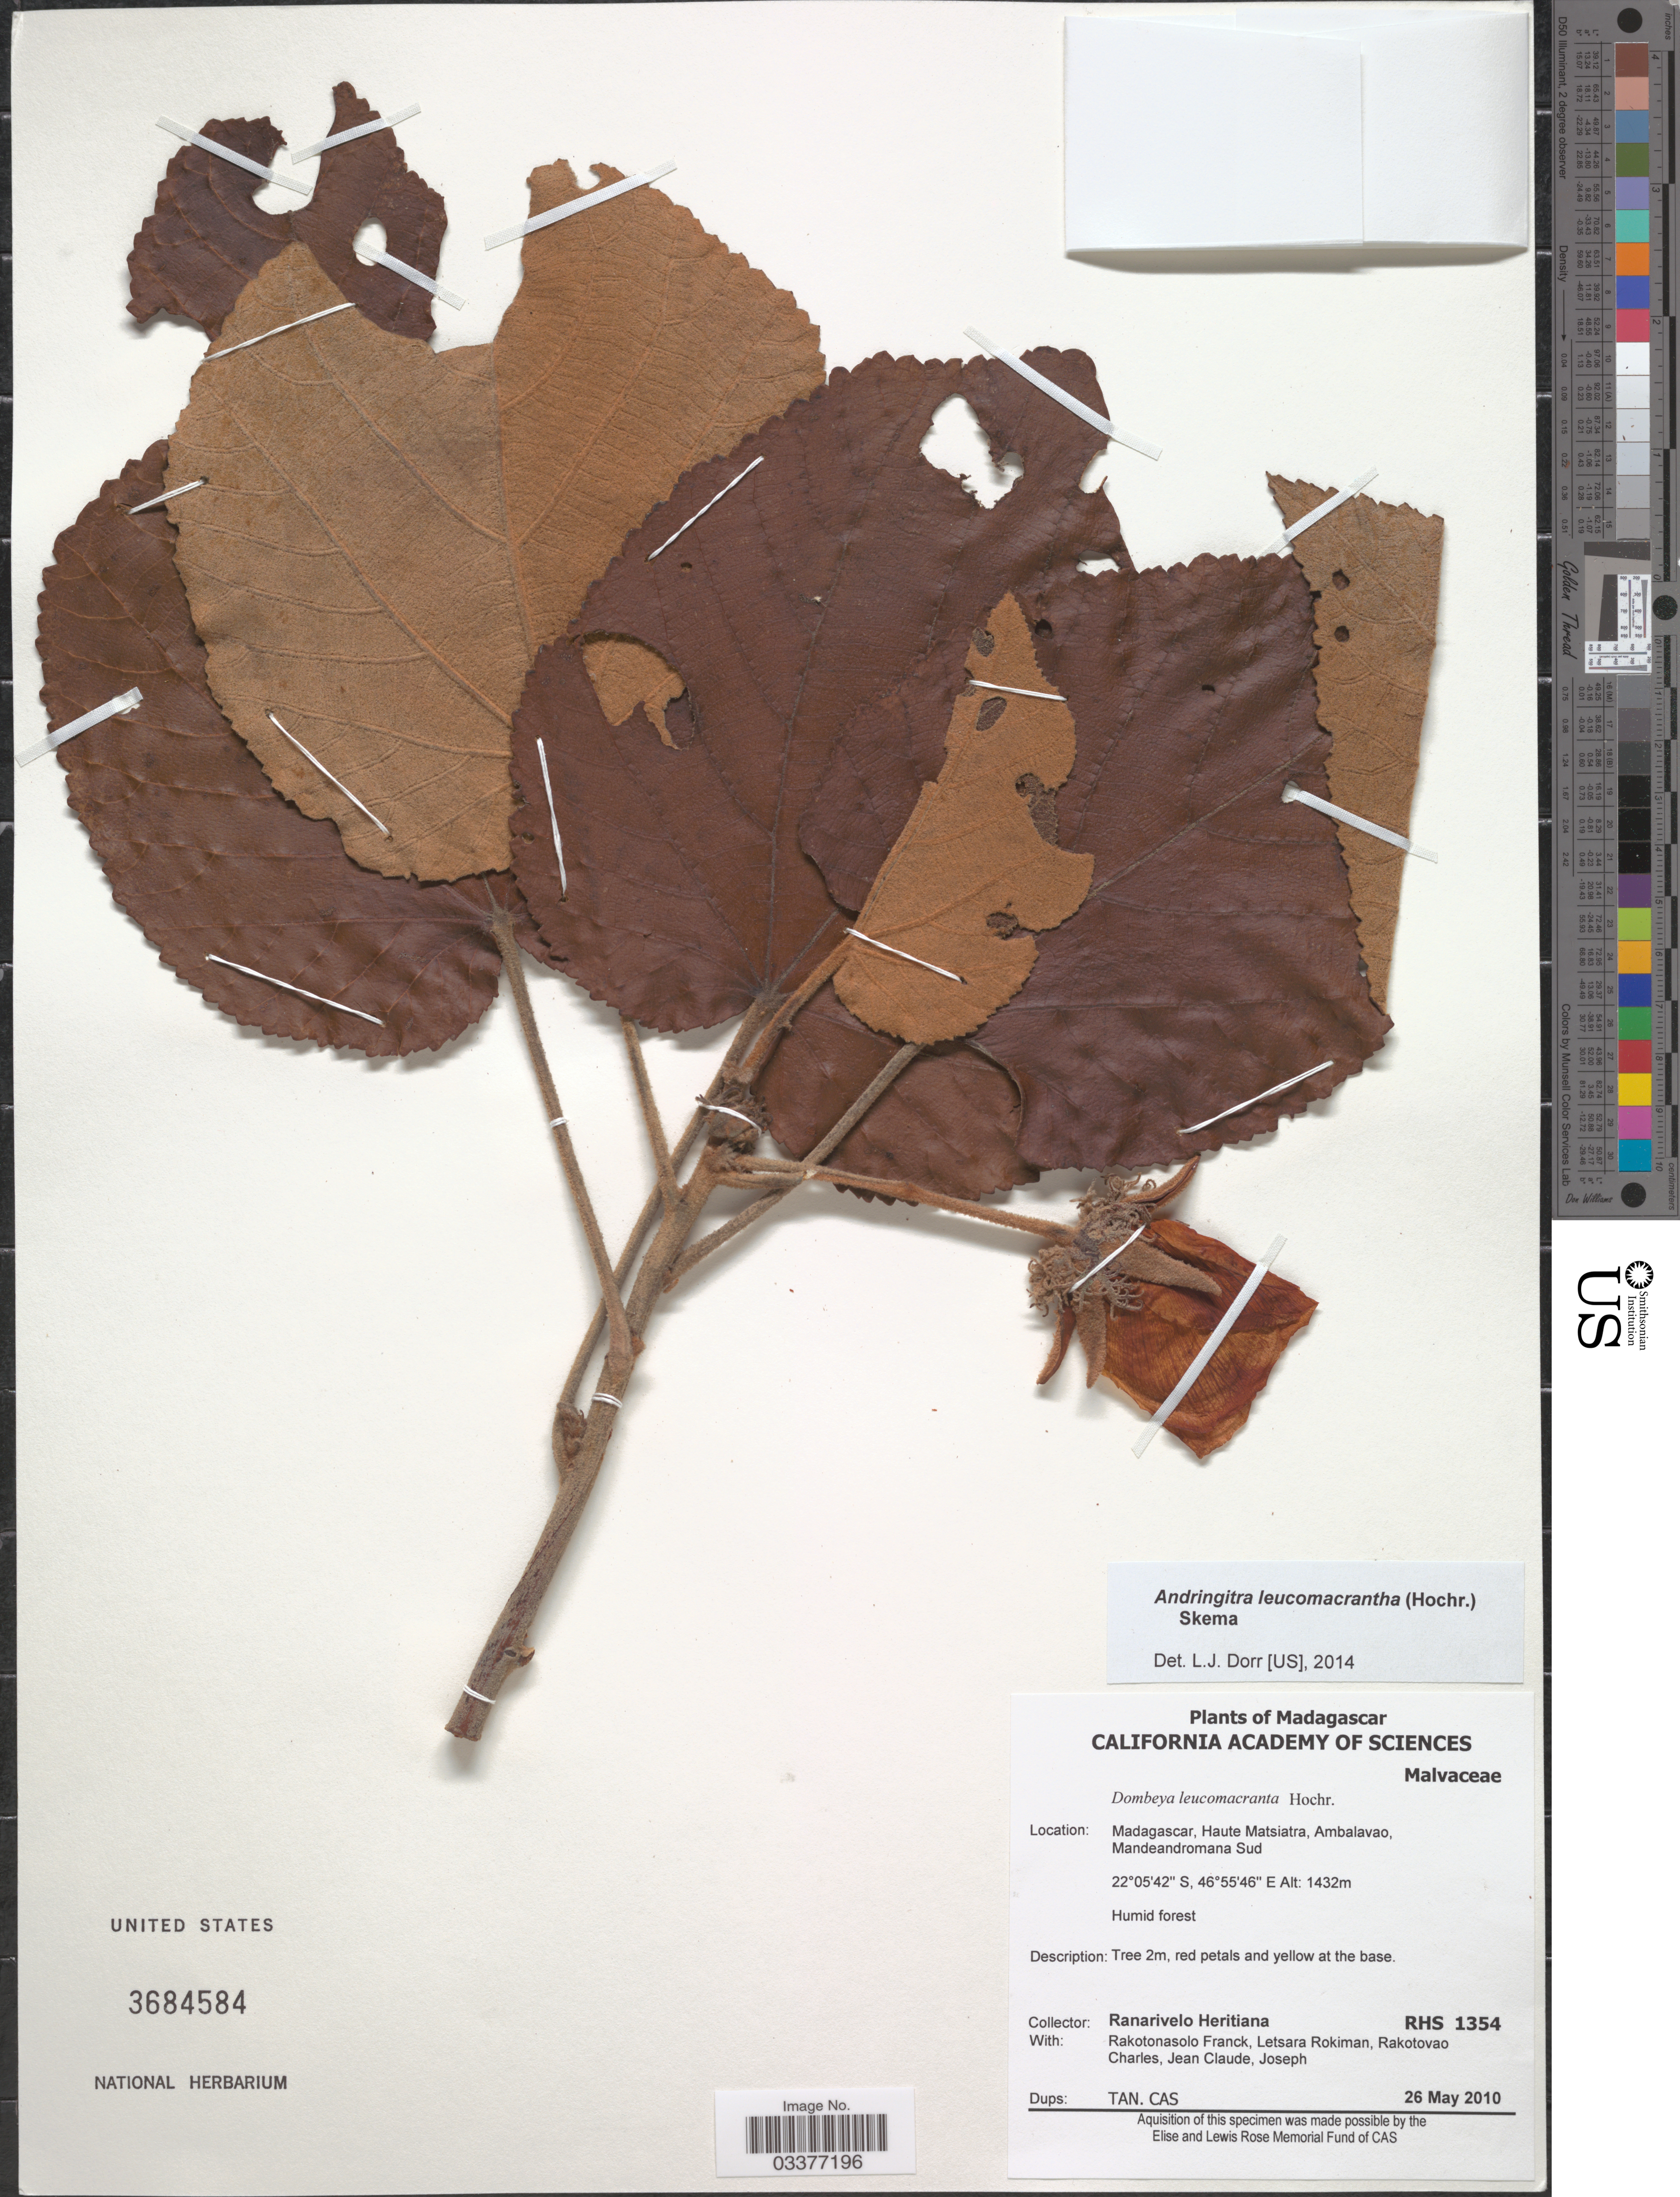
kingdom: Plantae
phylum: Tracheophyta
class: Magnoliopsida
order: Malvales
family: Malvaceae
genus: Andringitra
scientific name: Andringitra leucomacrantha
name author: (Hochr.) Skema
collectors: R. Heritiana, F. Rakotonasolo, L. Rokiman, C. Rakotovao & et al.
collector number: RHS 1354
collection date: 2010-05-26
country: Madagascar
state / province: Haute Matsiatra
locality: Ambalavao, Mandeandromana Sud.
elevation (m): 1432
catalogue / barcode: US 3684584